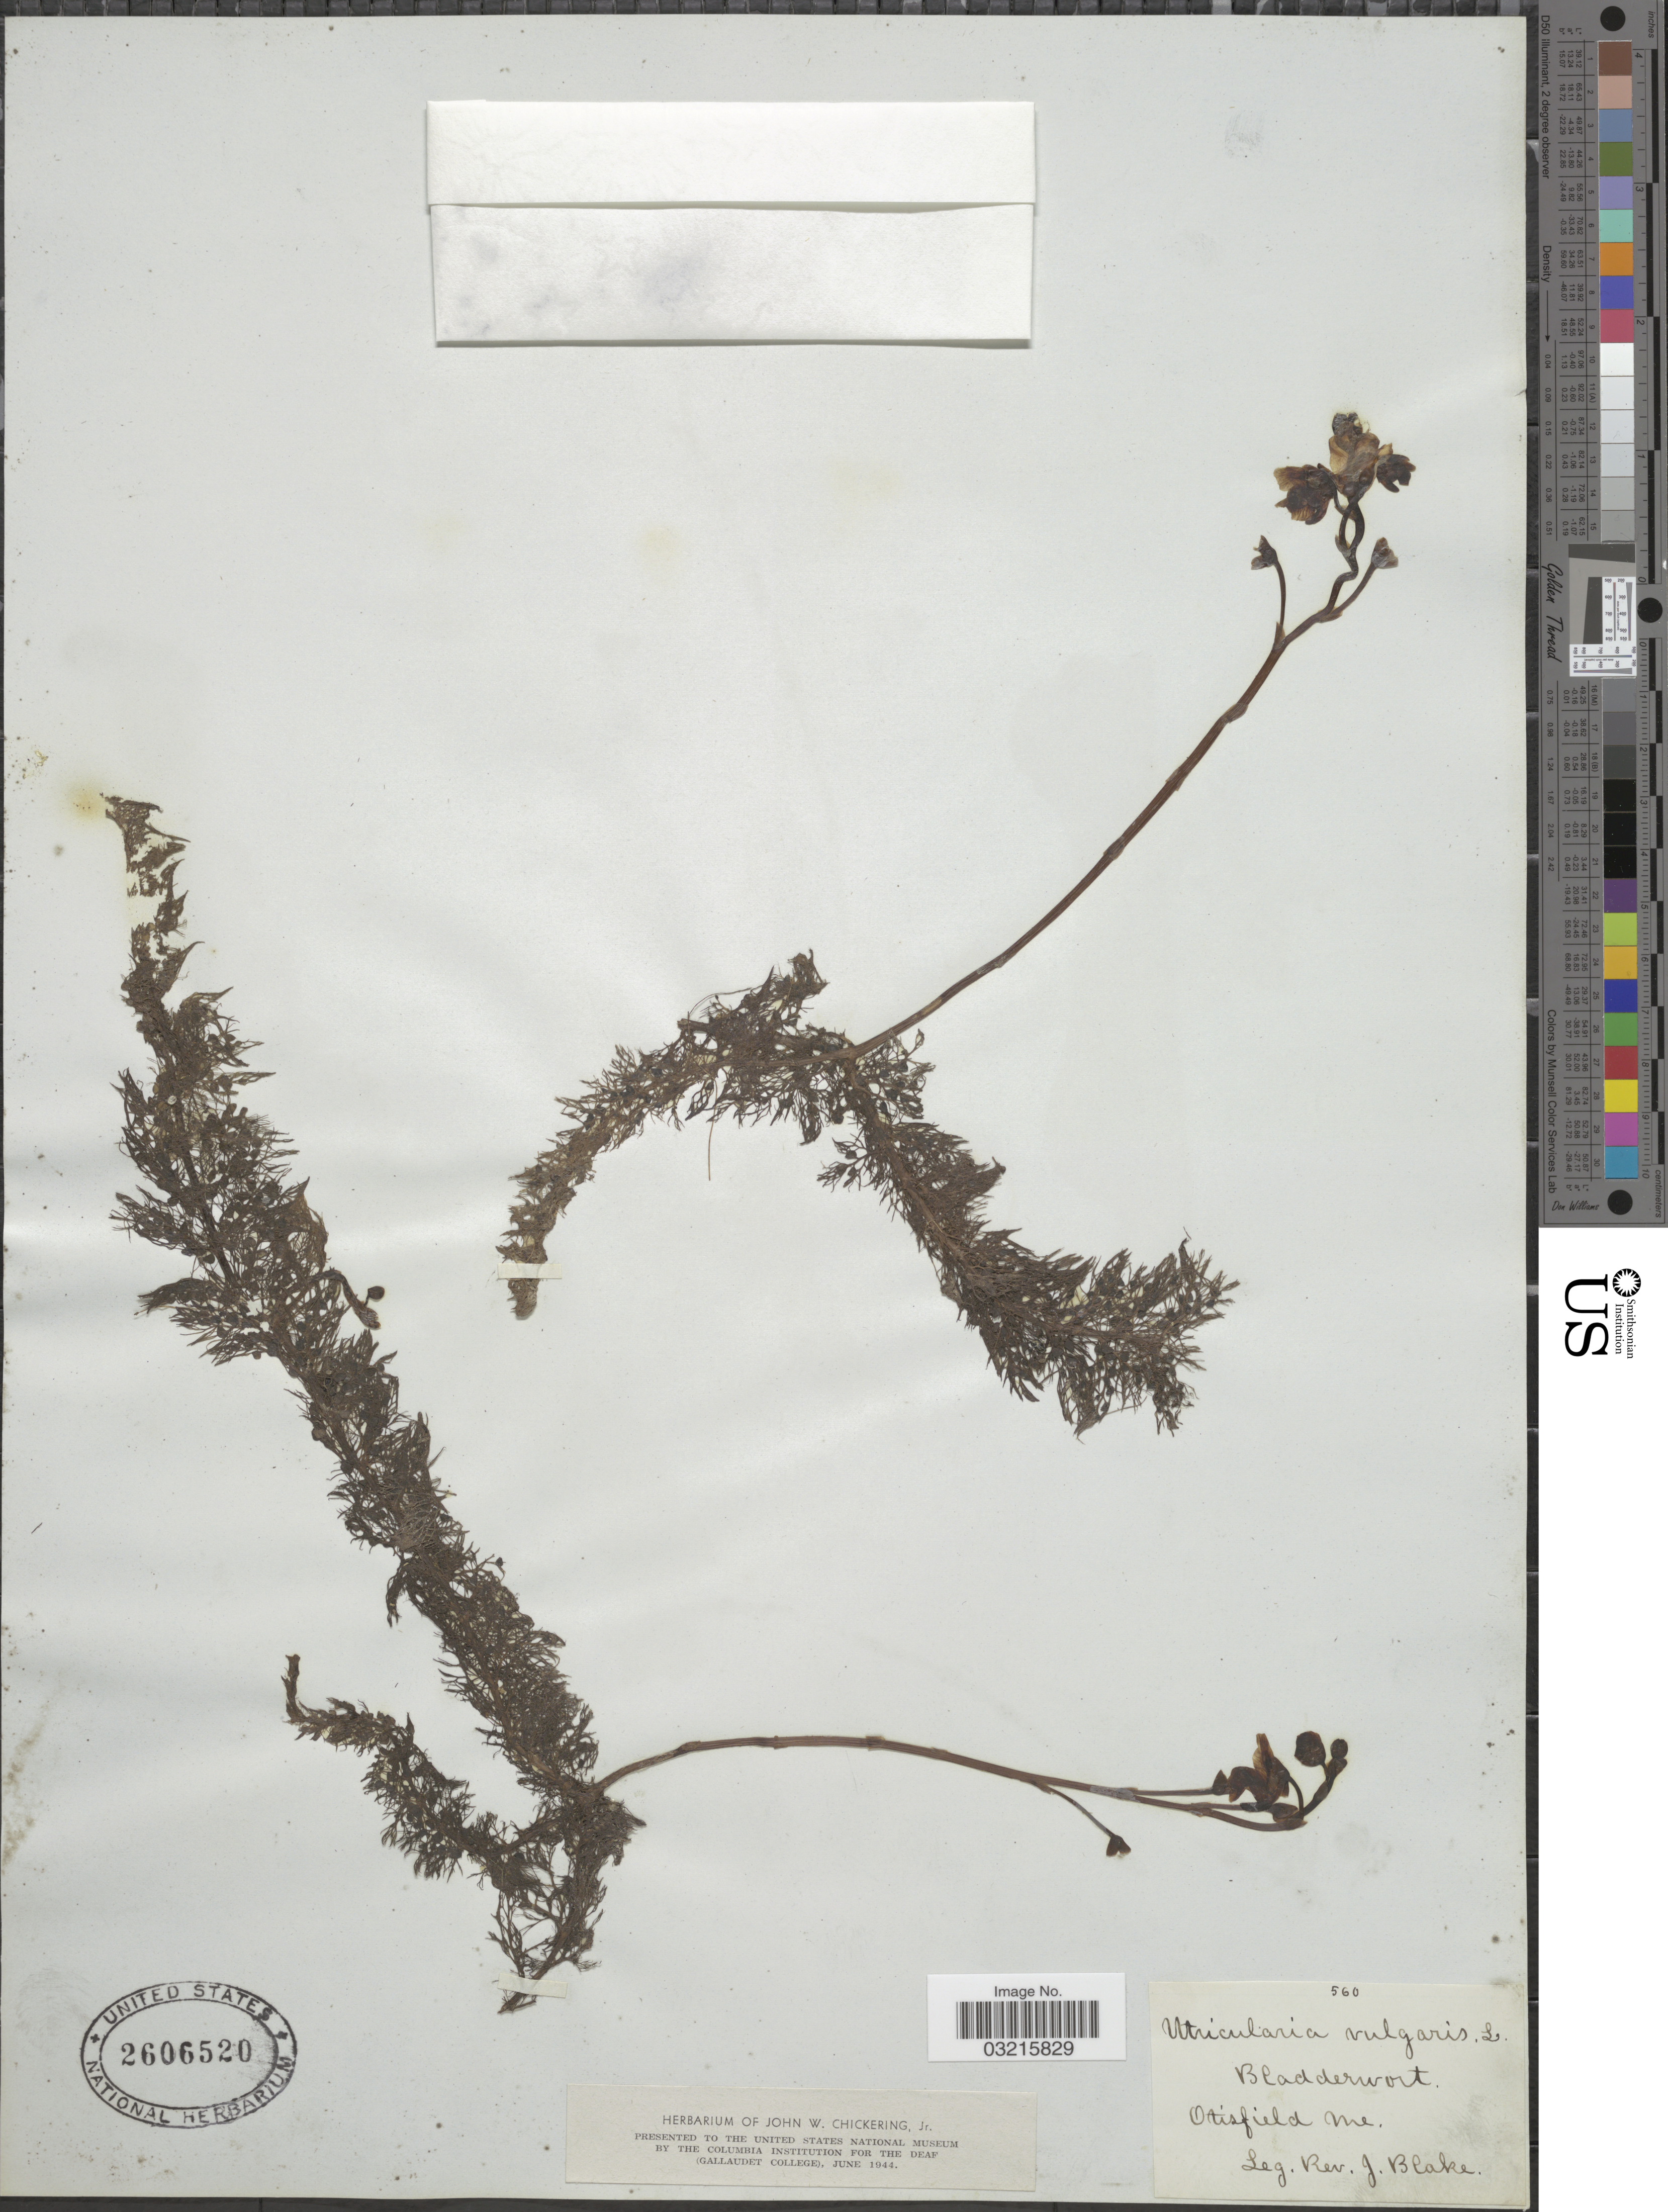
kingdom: Plantae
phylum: Tracheophyta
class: Magnoliopsida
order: Lamiales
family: Lentibulariaceae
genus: Utricularia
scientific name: Utricularia vulgaris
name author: L.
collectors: J. Blake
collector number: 560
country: United States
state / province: Maine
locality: Otisfield.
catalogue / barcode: US 2606520